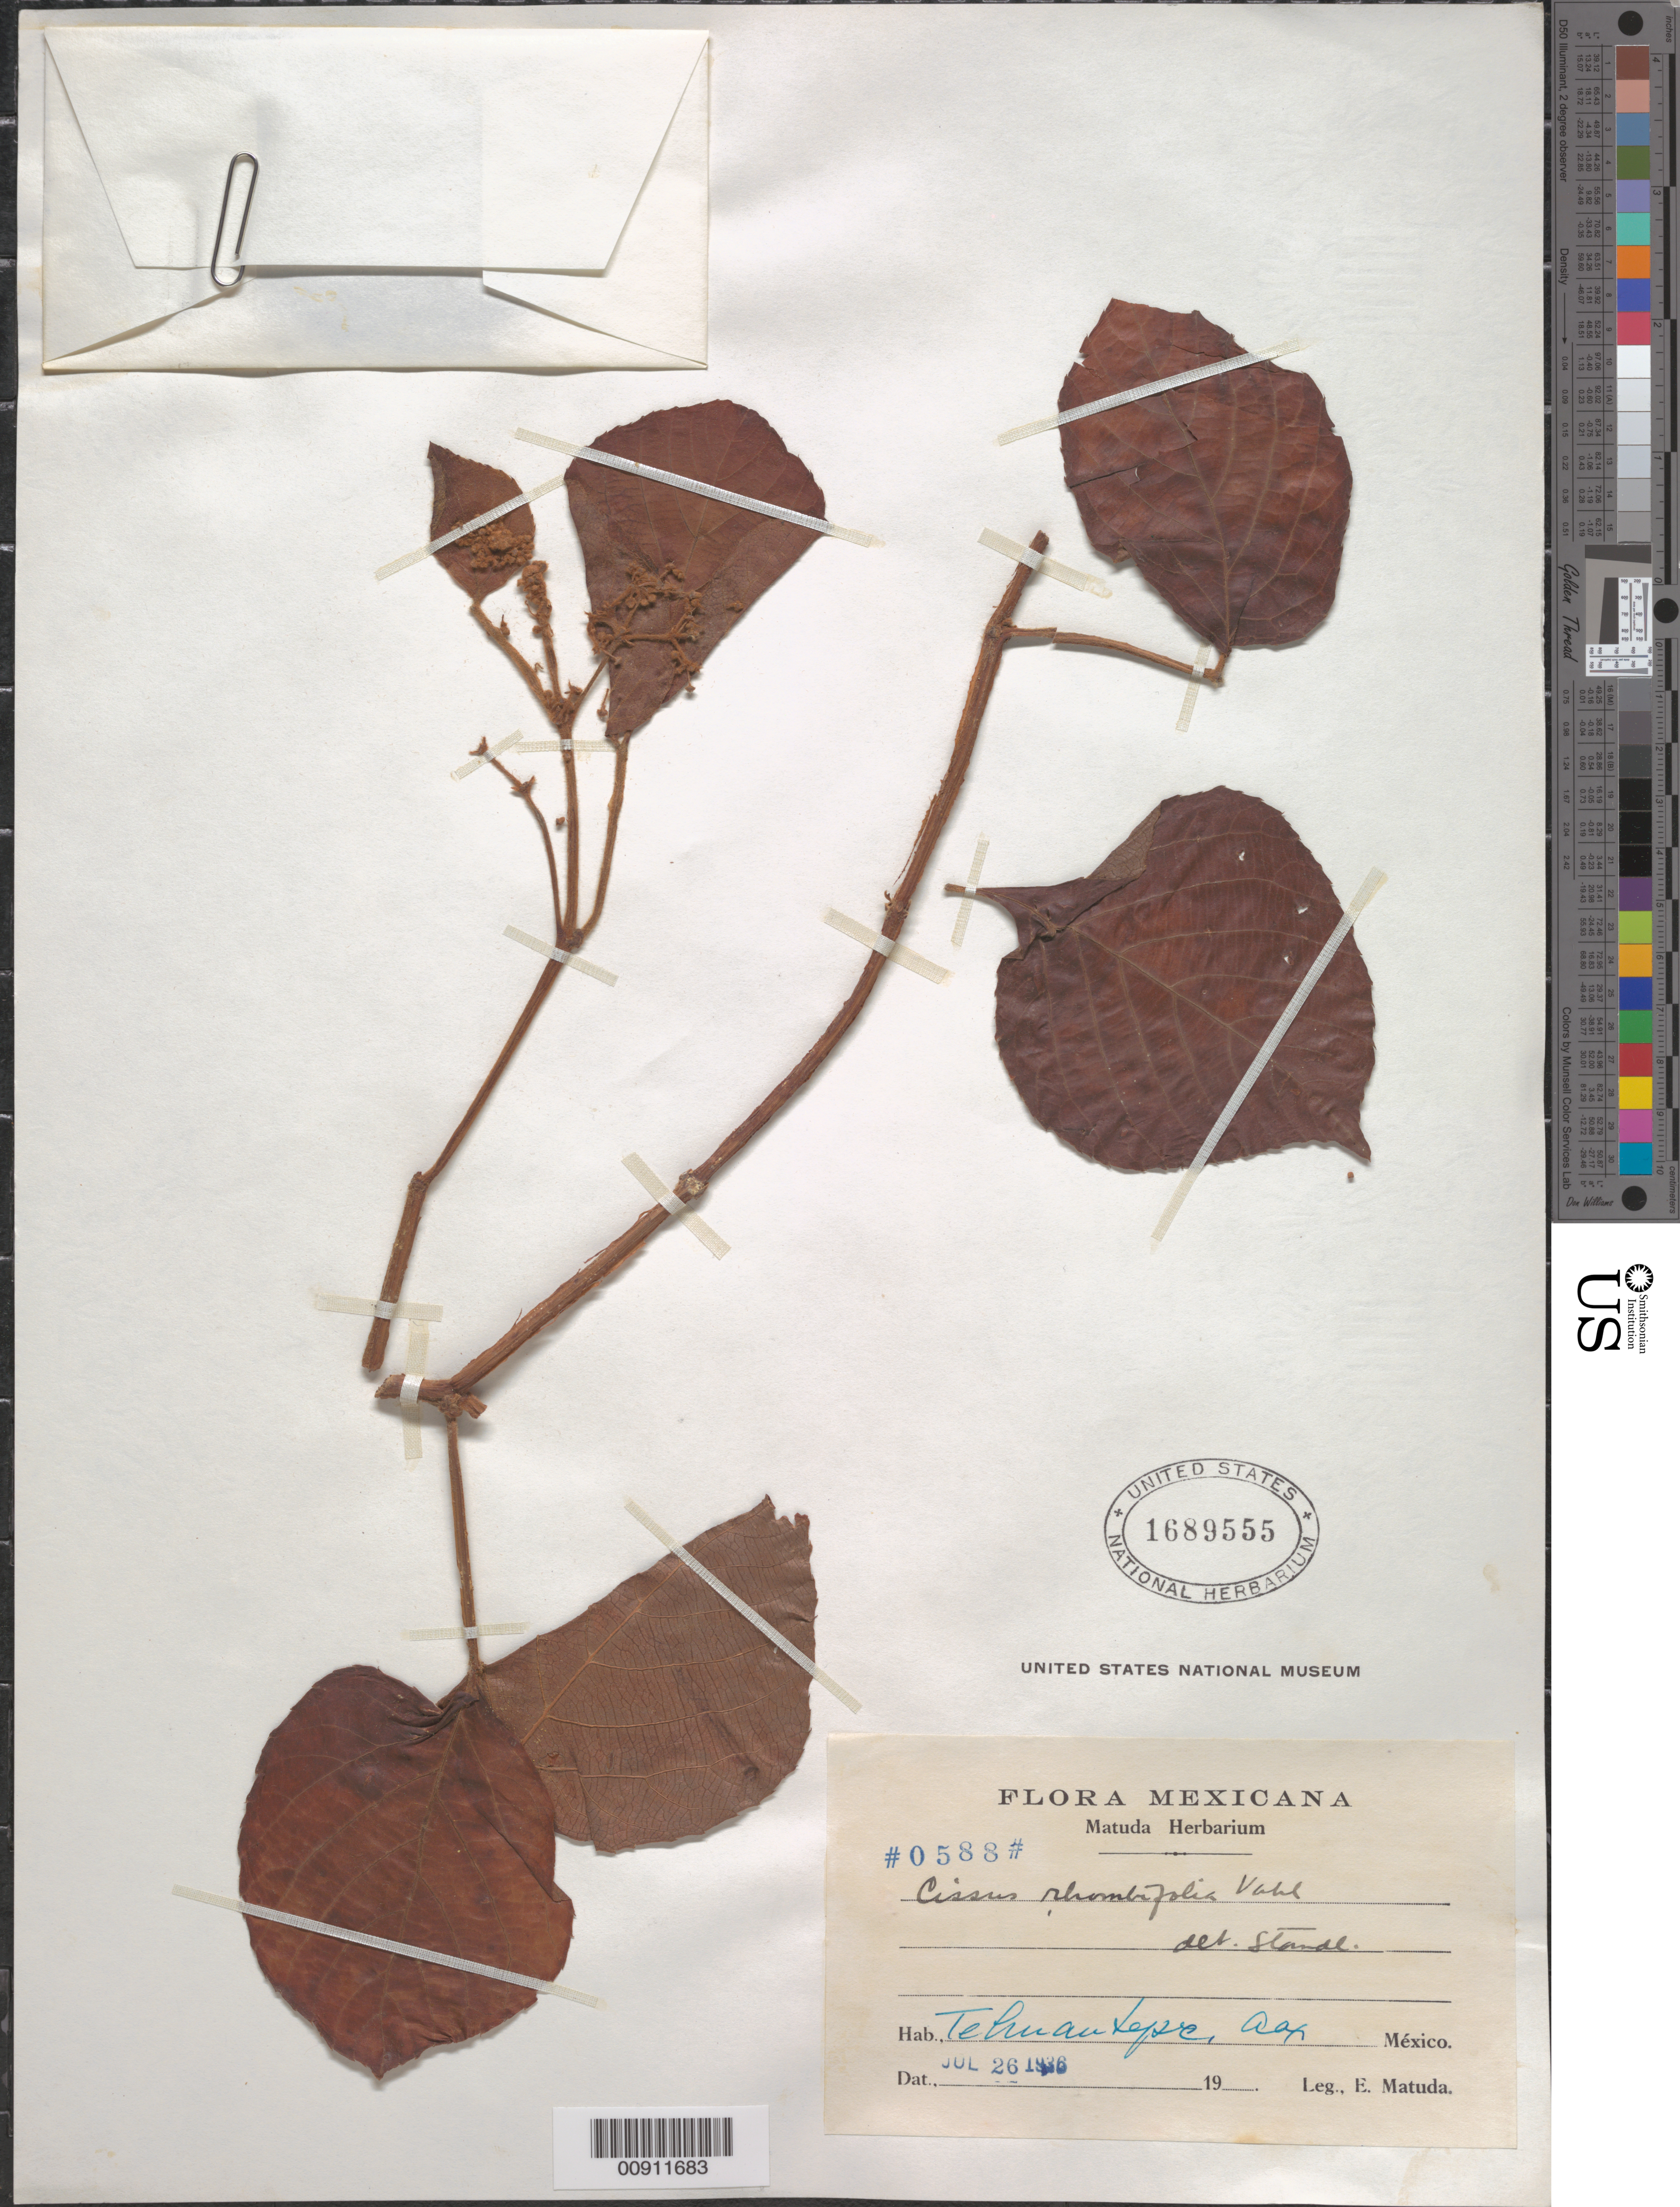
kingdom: Plantae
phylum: Tracheophyta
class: Magnoliopsida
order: Vitales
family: Vitaceae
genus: Cissus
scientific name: Cissus rhombifolia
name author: Vahl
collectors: E. Matuda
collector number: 0588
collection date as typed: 26 Jul 1936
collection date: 1936-07-26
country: Mexico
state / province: Oaxaca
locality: Tehuantepec, Oaxaca.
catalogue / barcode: US 1689555